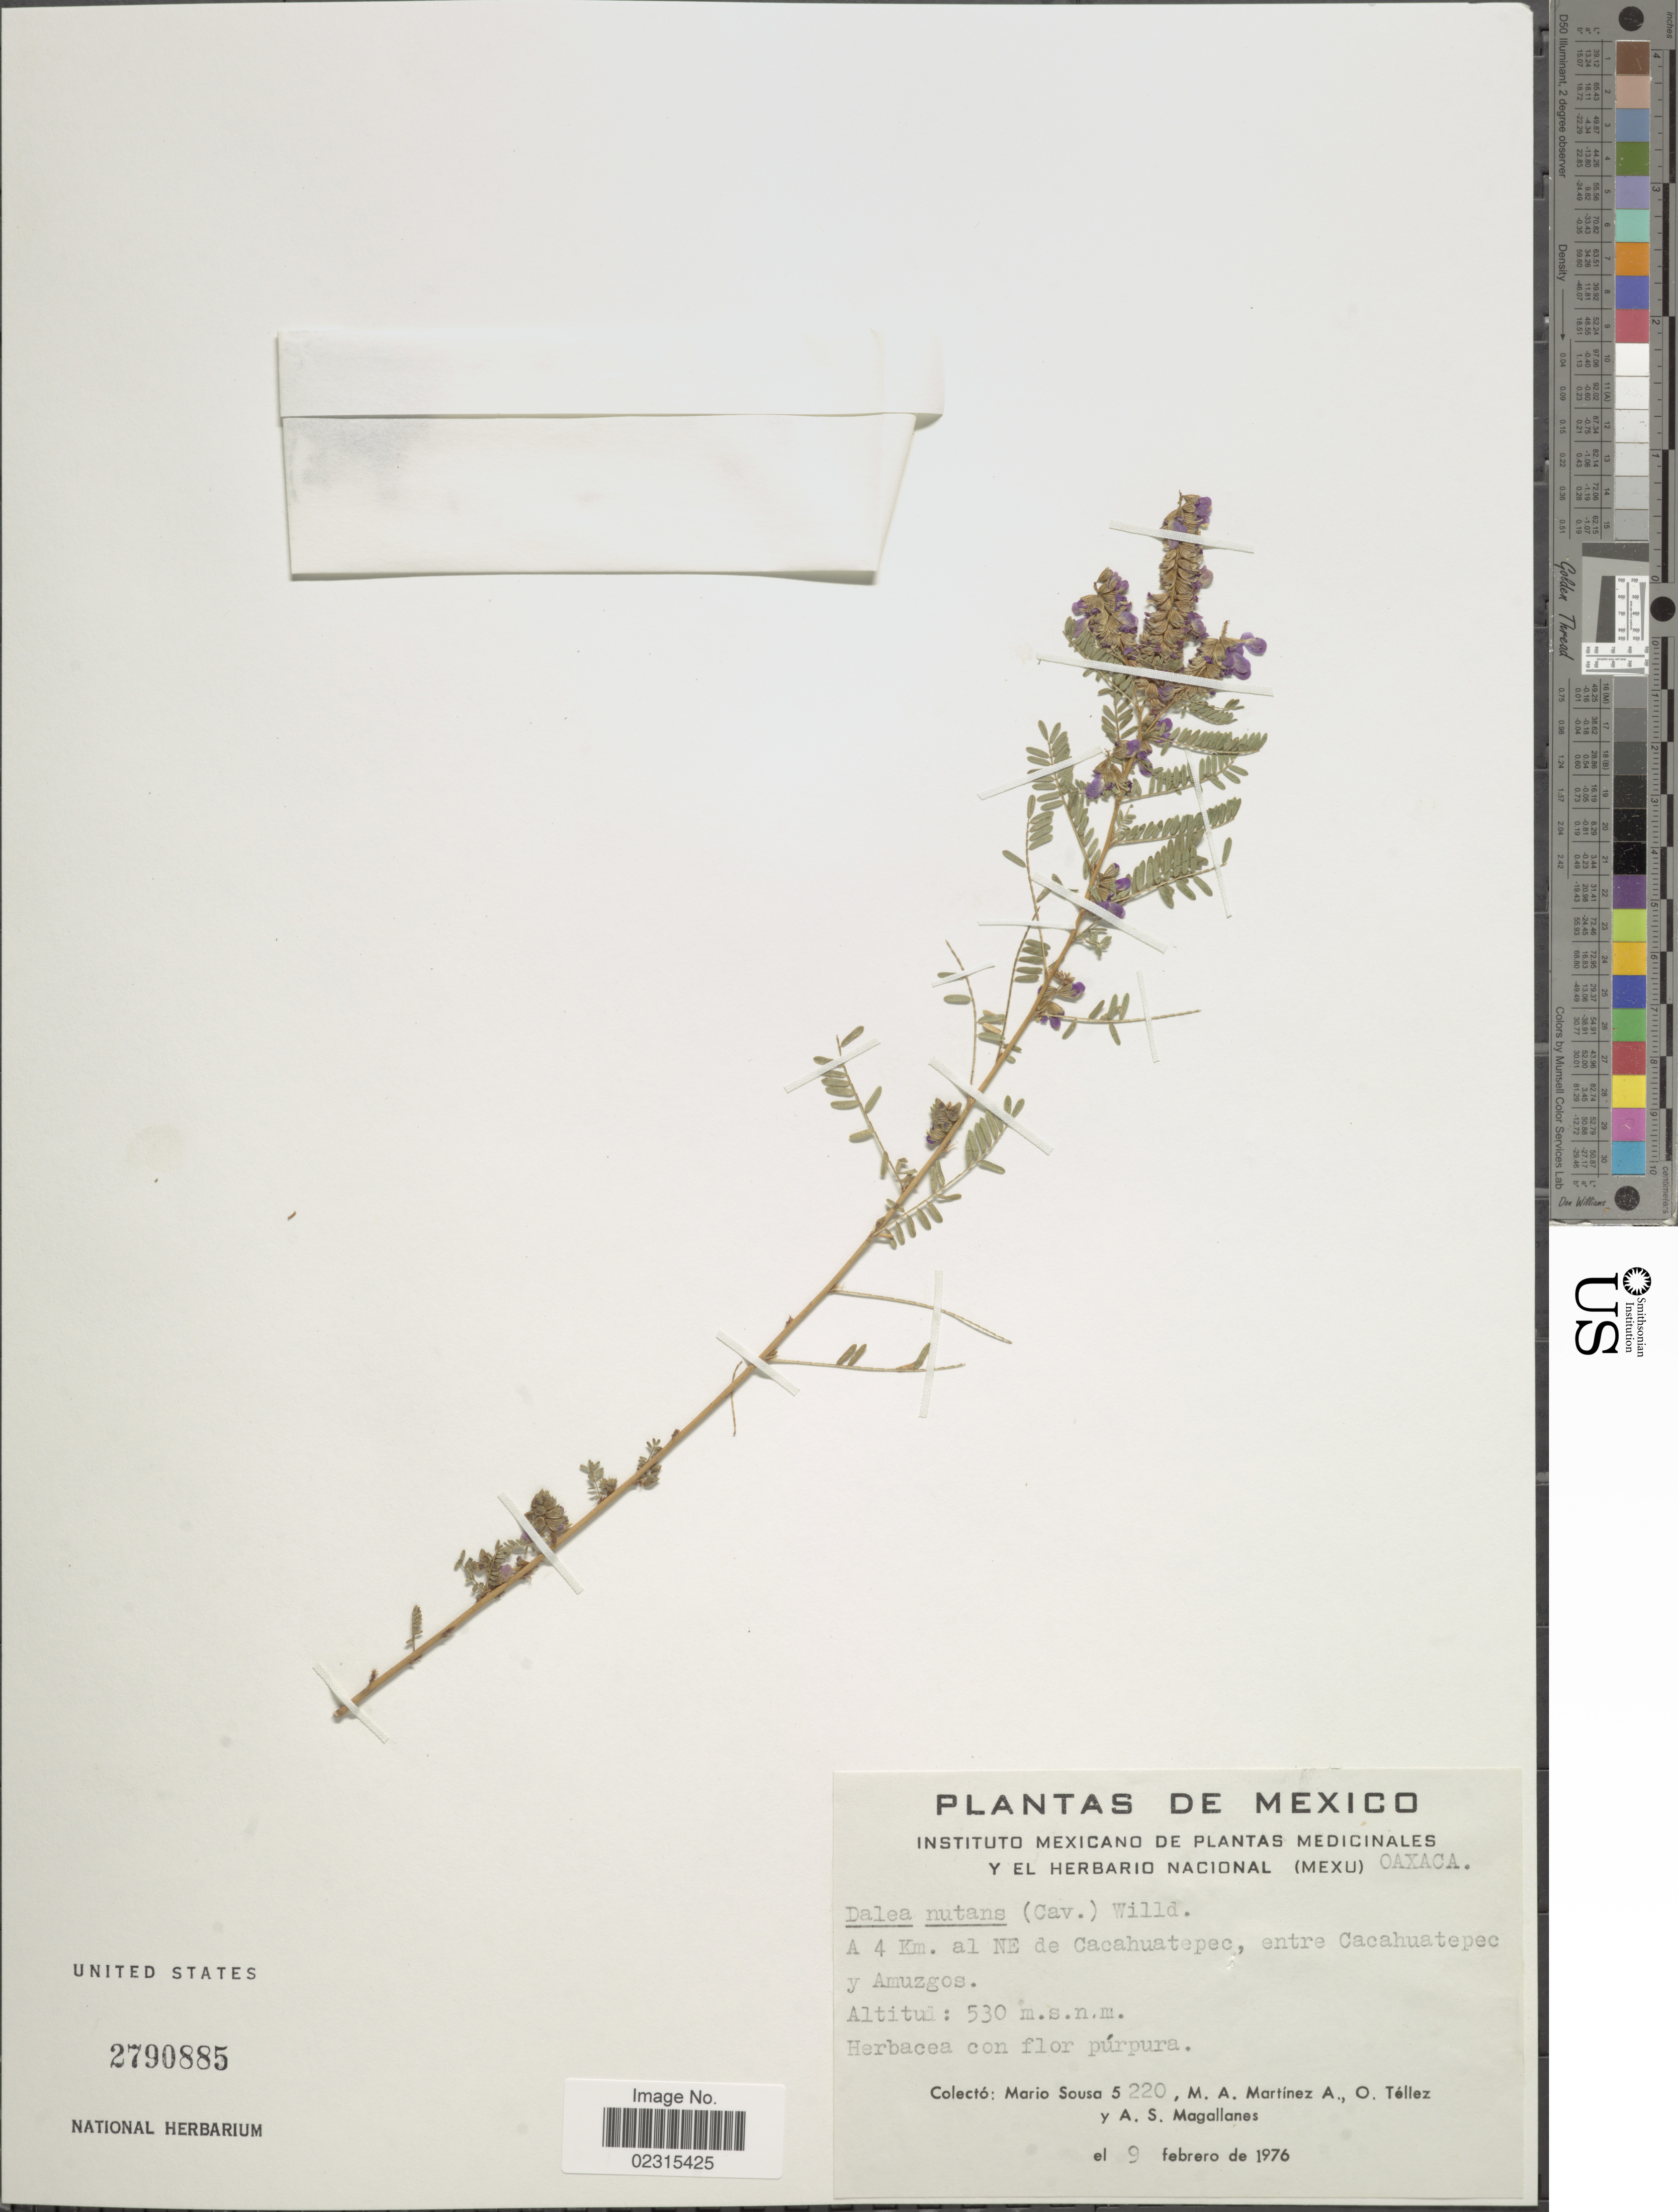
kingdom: Plantae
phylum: Tracheophyta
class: Magnoliopsida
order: Fabales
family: Fabaceae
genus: Marina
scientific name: Marina nutans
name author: (Cav.) Barneby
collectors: M. Sousa S., M. A. Martínez Alfaro, O. Tellez & A. Magallanes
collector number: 5220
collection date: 1976-02-09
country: Mexico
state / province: Oaxaca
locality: A 4 km al NE de Cacahuatepec, entre Cacahuatepec y Amuzgos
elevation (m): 530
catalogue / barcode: US 2790885